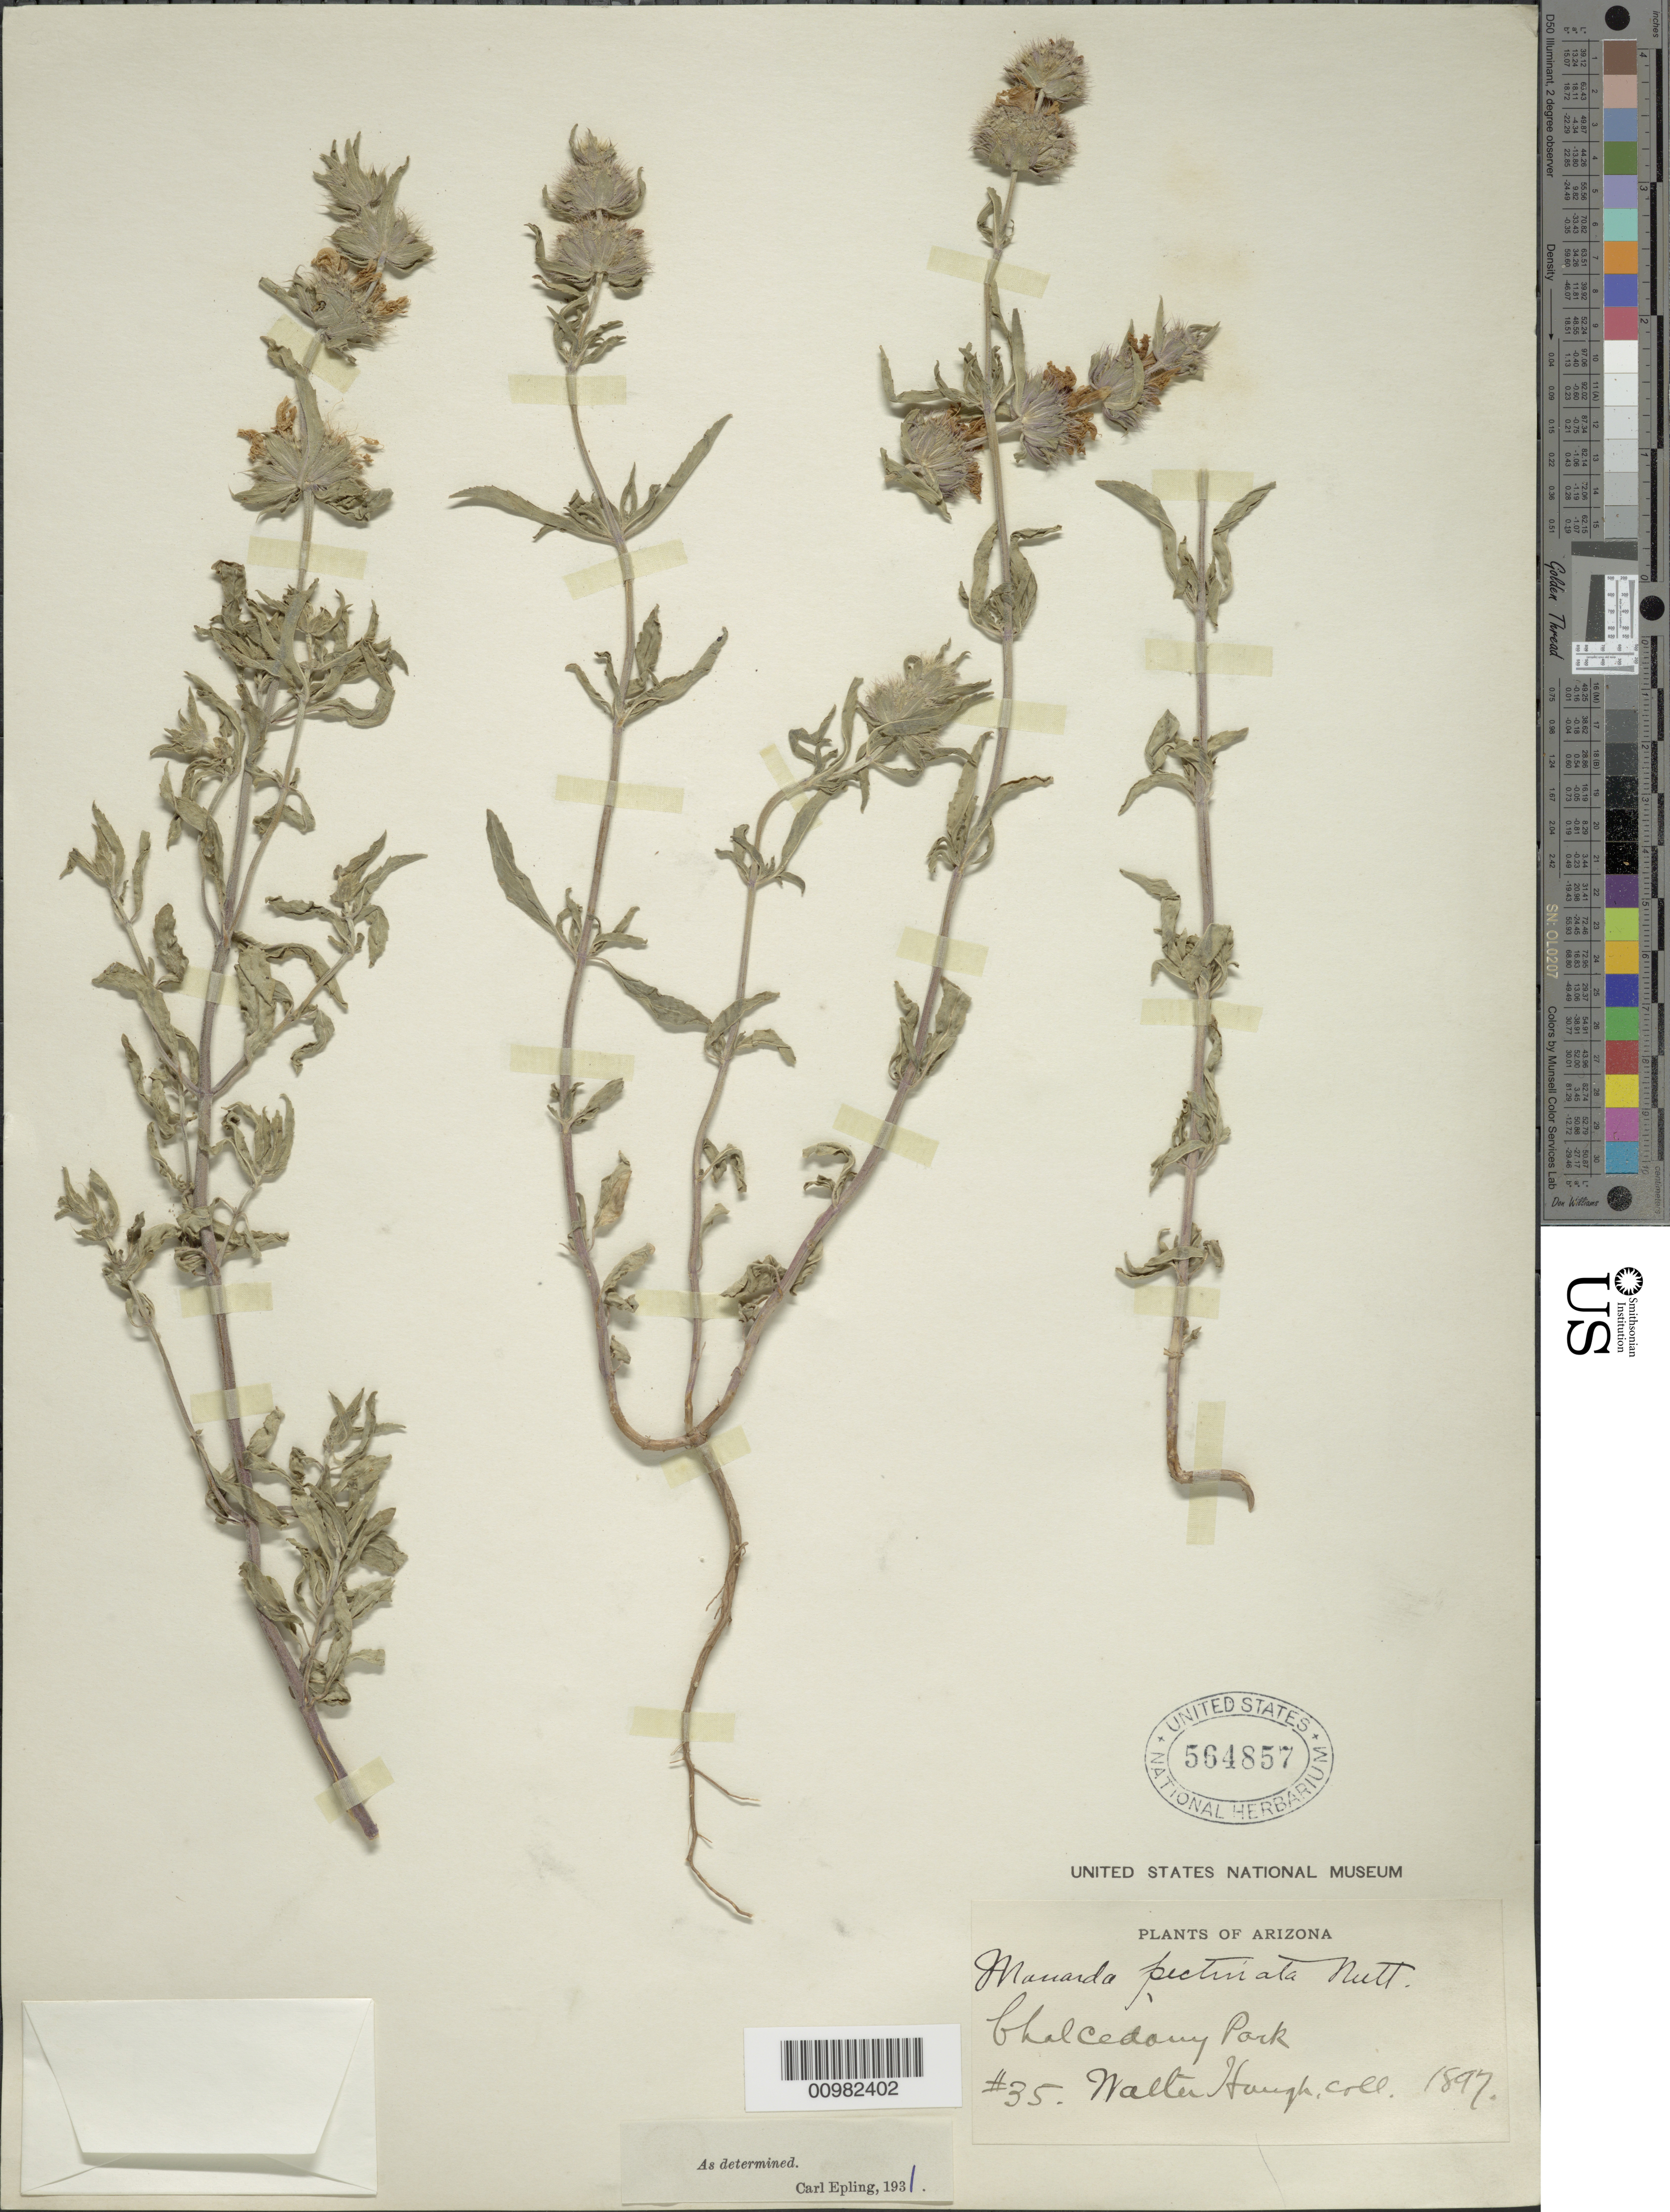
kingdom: Plantae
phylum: Tracheophyta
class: Magnoliopsida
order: Lamiales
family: Lamiaceae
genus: Monarda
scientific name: Monarda pectinata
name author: Nutt.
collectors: W. Hough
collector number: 35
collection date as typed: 1897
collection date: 1897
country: United States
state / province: Arizona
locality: Chalcedony Park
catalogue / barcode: US 564857